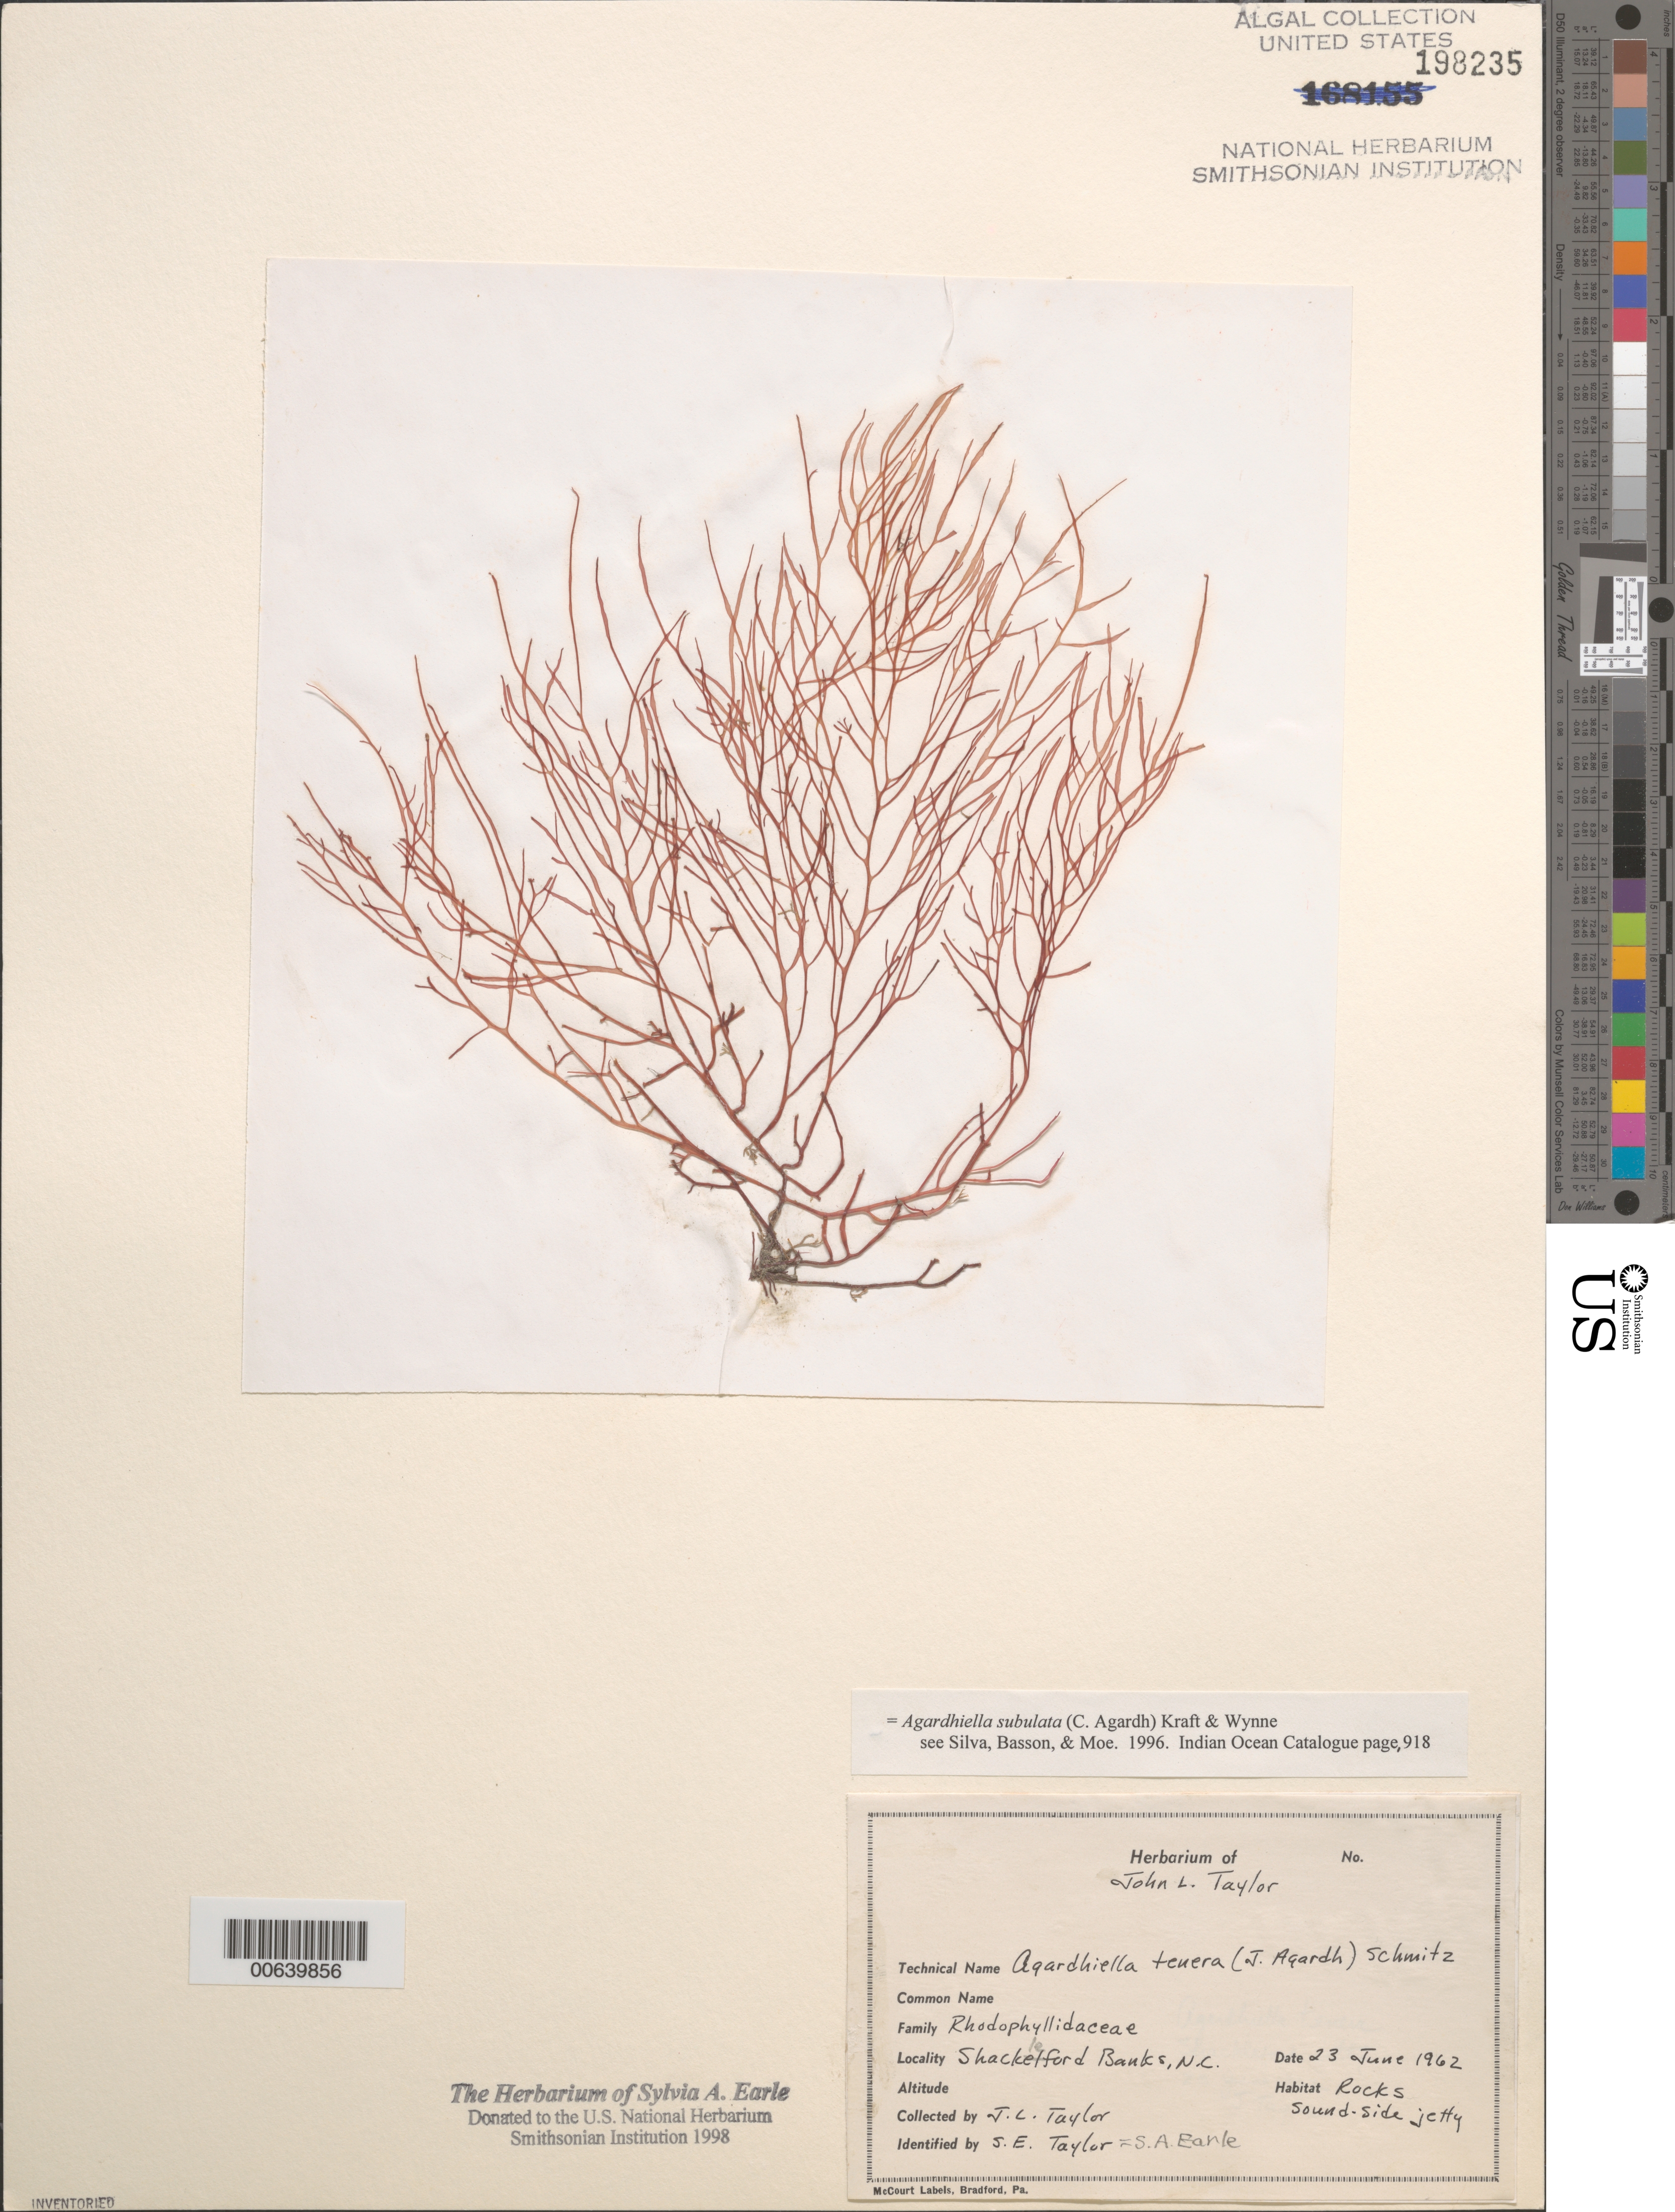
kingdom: Plantae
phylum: Rhodophyta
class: Florideophyceae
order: Gigartinales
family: Solieriaceae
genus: Agardhiella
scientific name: Agardhiella subulata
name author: (C. Agardh) G.T.Kraft & M.J. Wynne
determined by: Earle, S. A.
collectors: J. L. Taylor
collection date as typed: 23 Jun 1962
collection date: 1962-06-23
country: United States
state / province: North Carolina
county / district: Carteret County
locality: Shackleford Banks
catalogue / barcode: US 198235